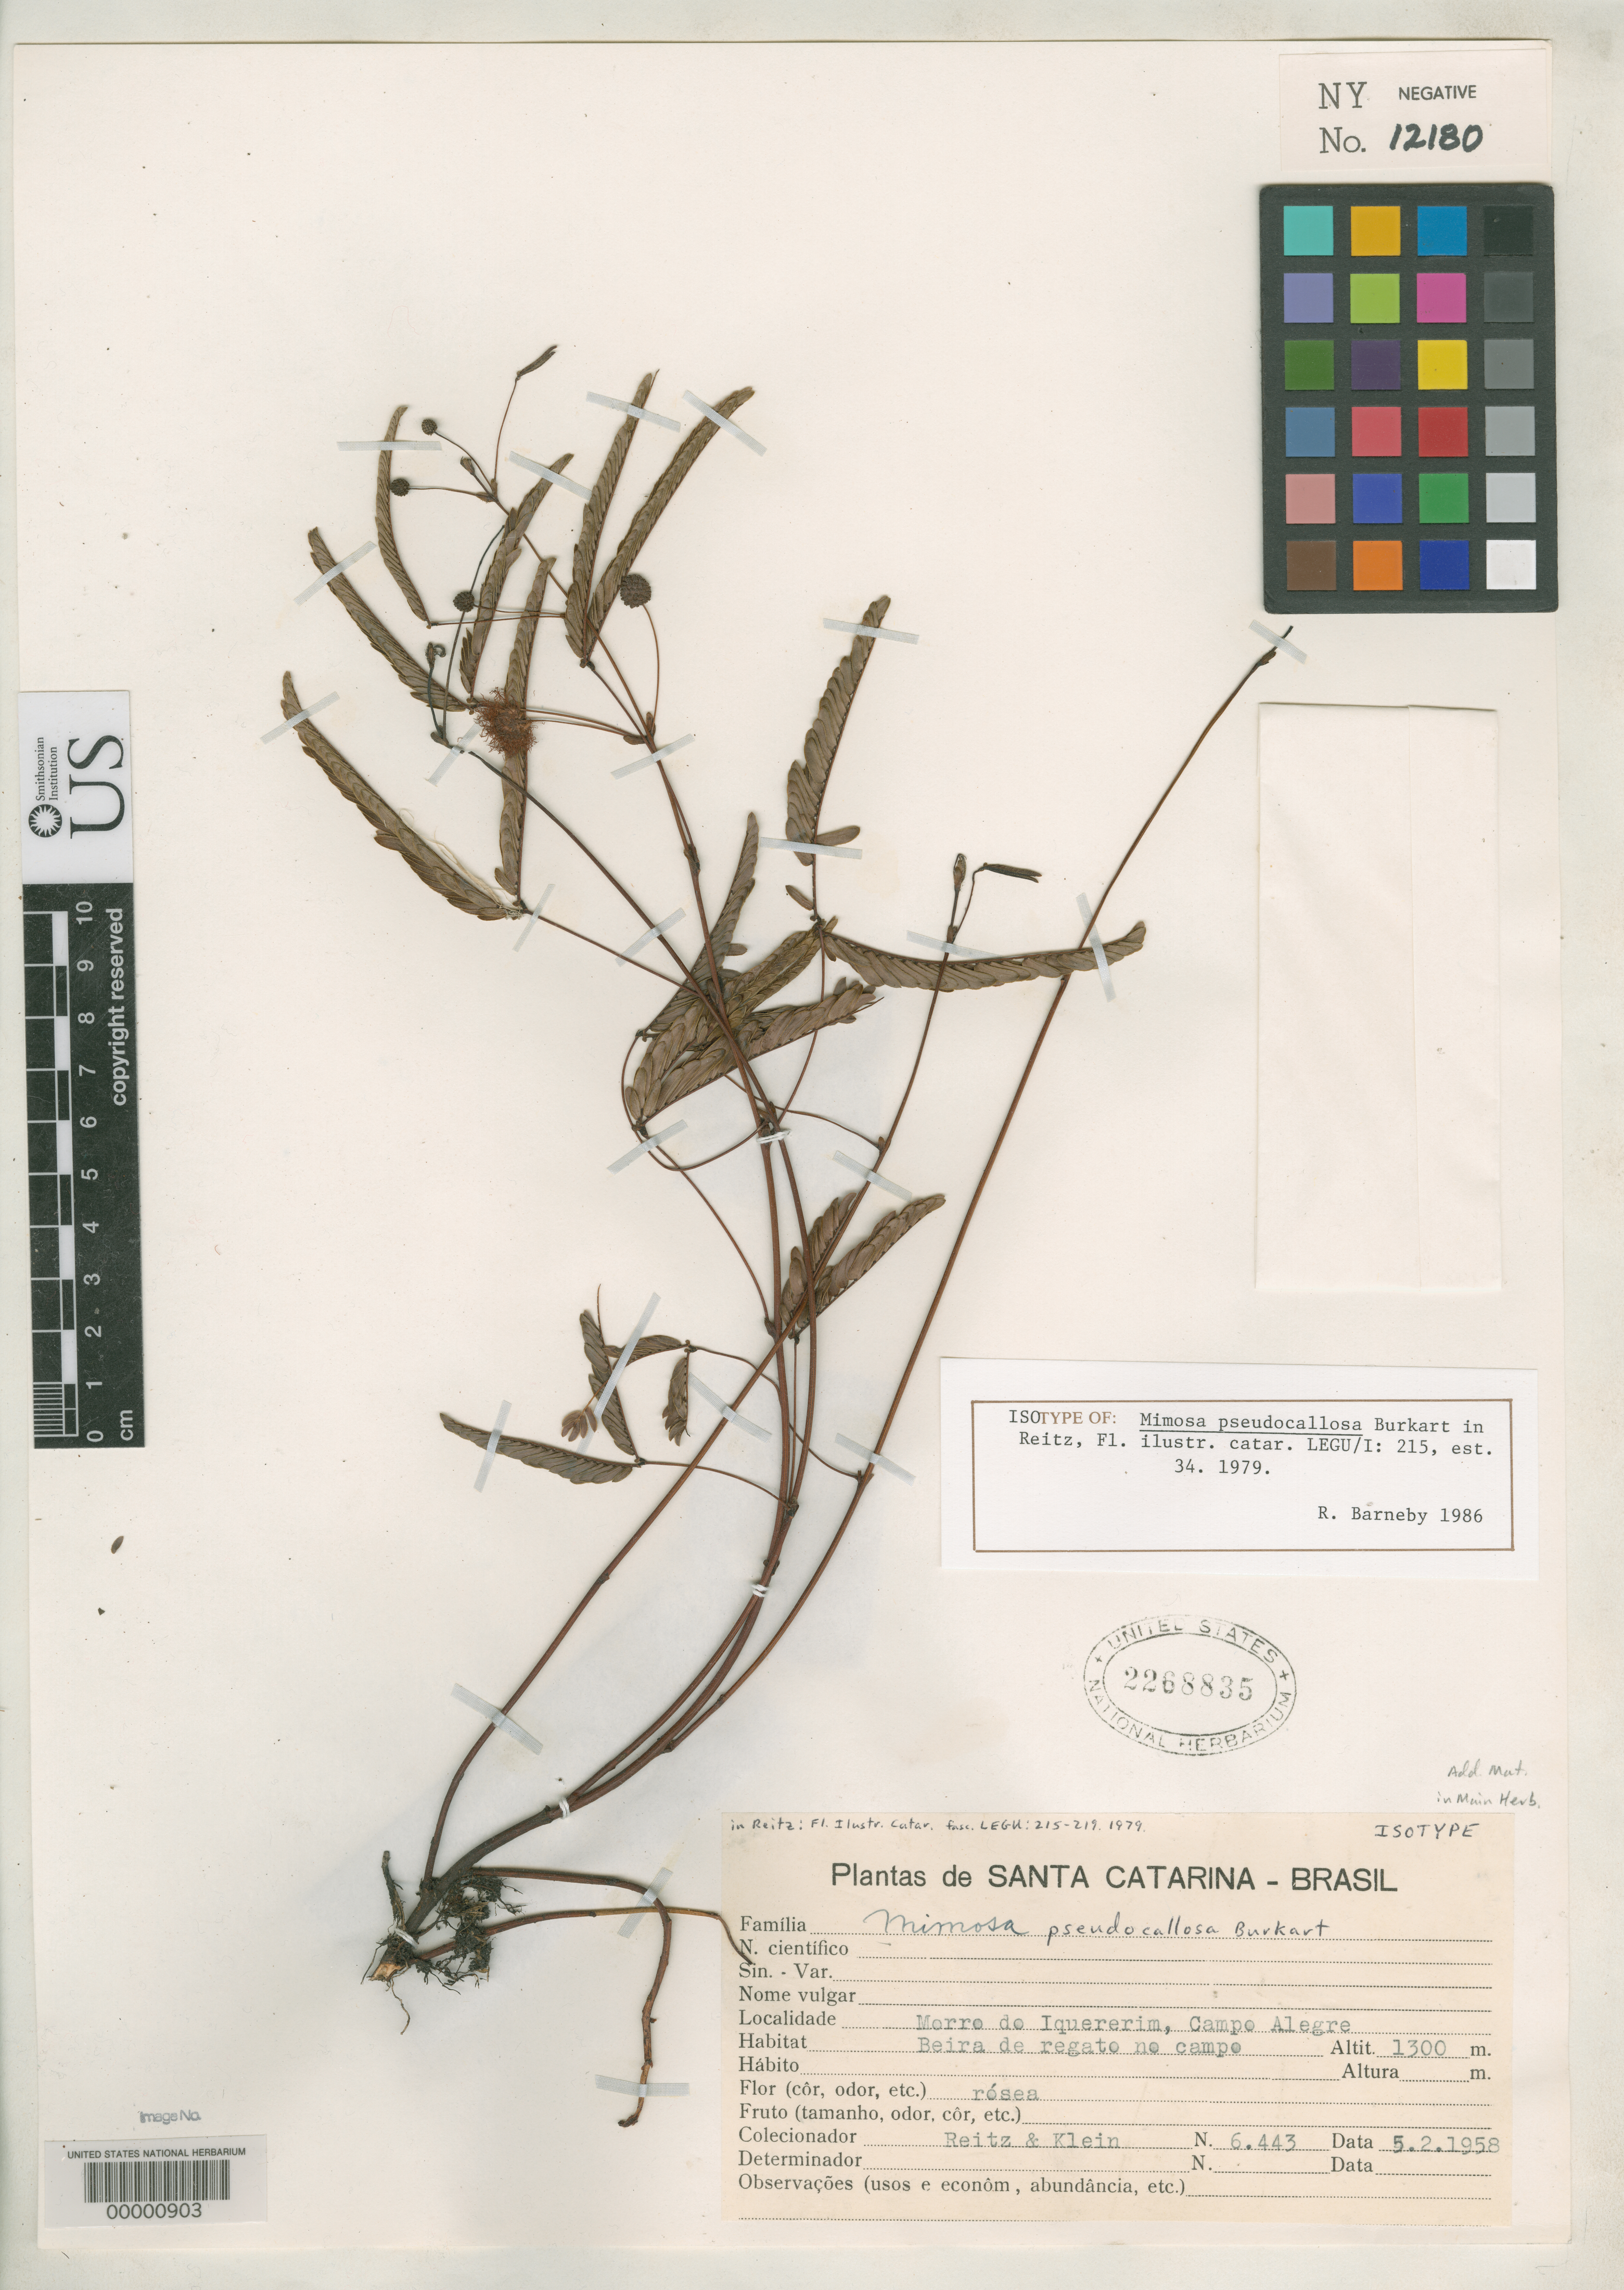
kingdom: Plantae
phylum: Tracheophyta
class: Magnoliopsida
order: Fabales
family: Fabaceae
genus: Mimosa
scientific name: Mimosa pseudocallosa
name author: Burkart in Reitz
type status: Isotype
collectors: R. Reitz & R. M. Klein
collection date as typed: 1958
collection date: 1958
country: Brazil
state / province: Santa Catarina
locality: Campo Alegre.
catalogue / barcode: US 2268835